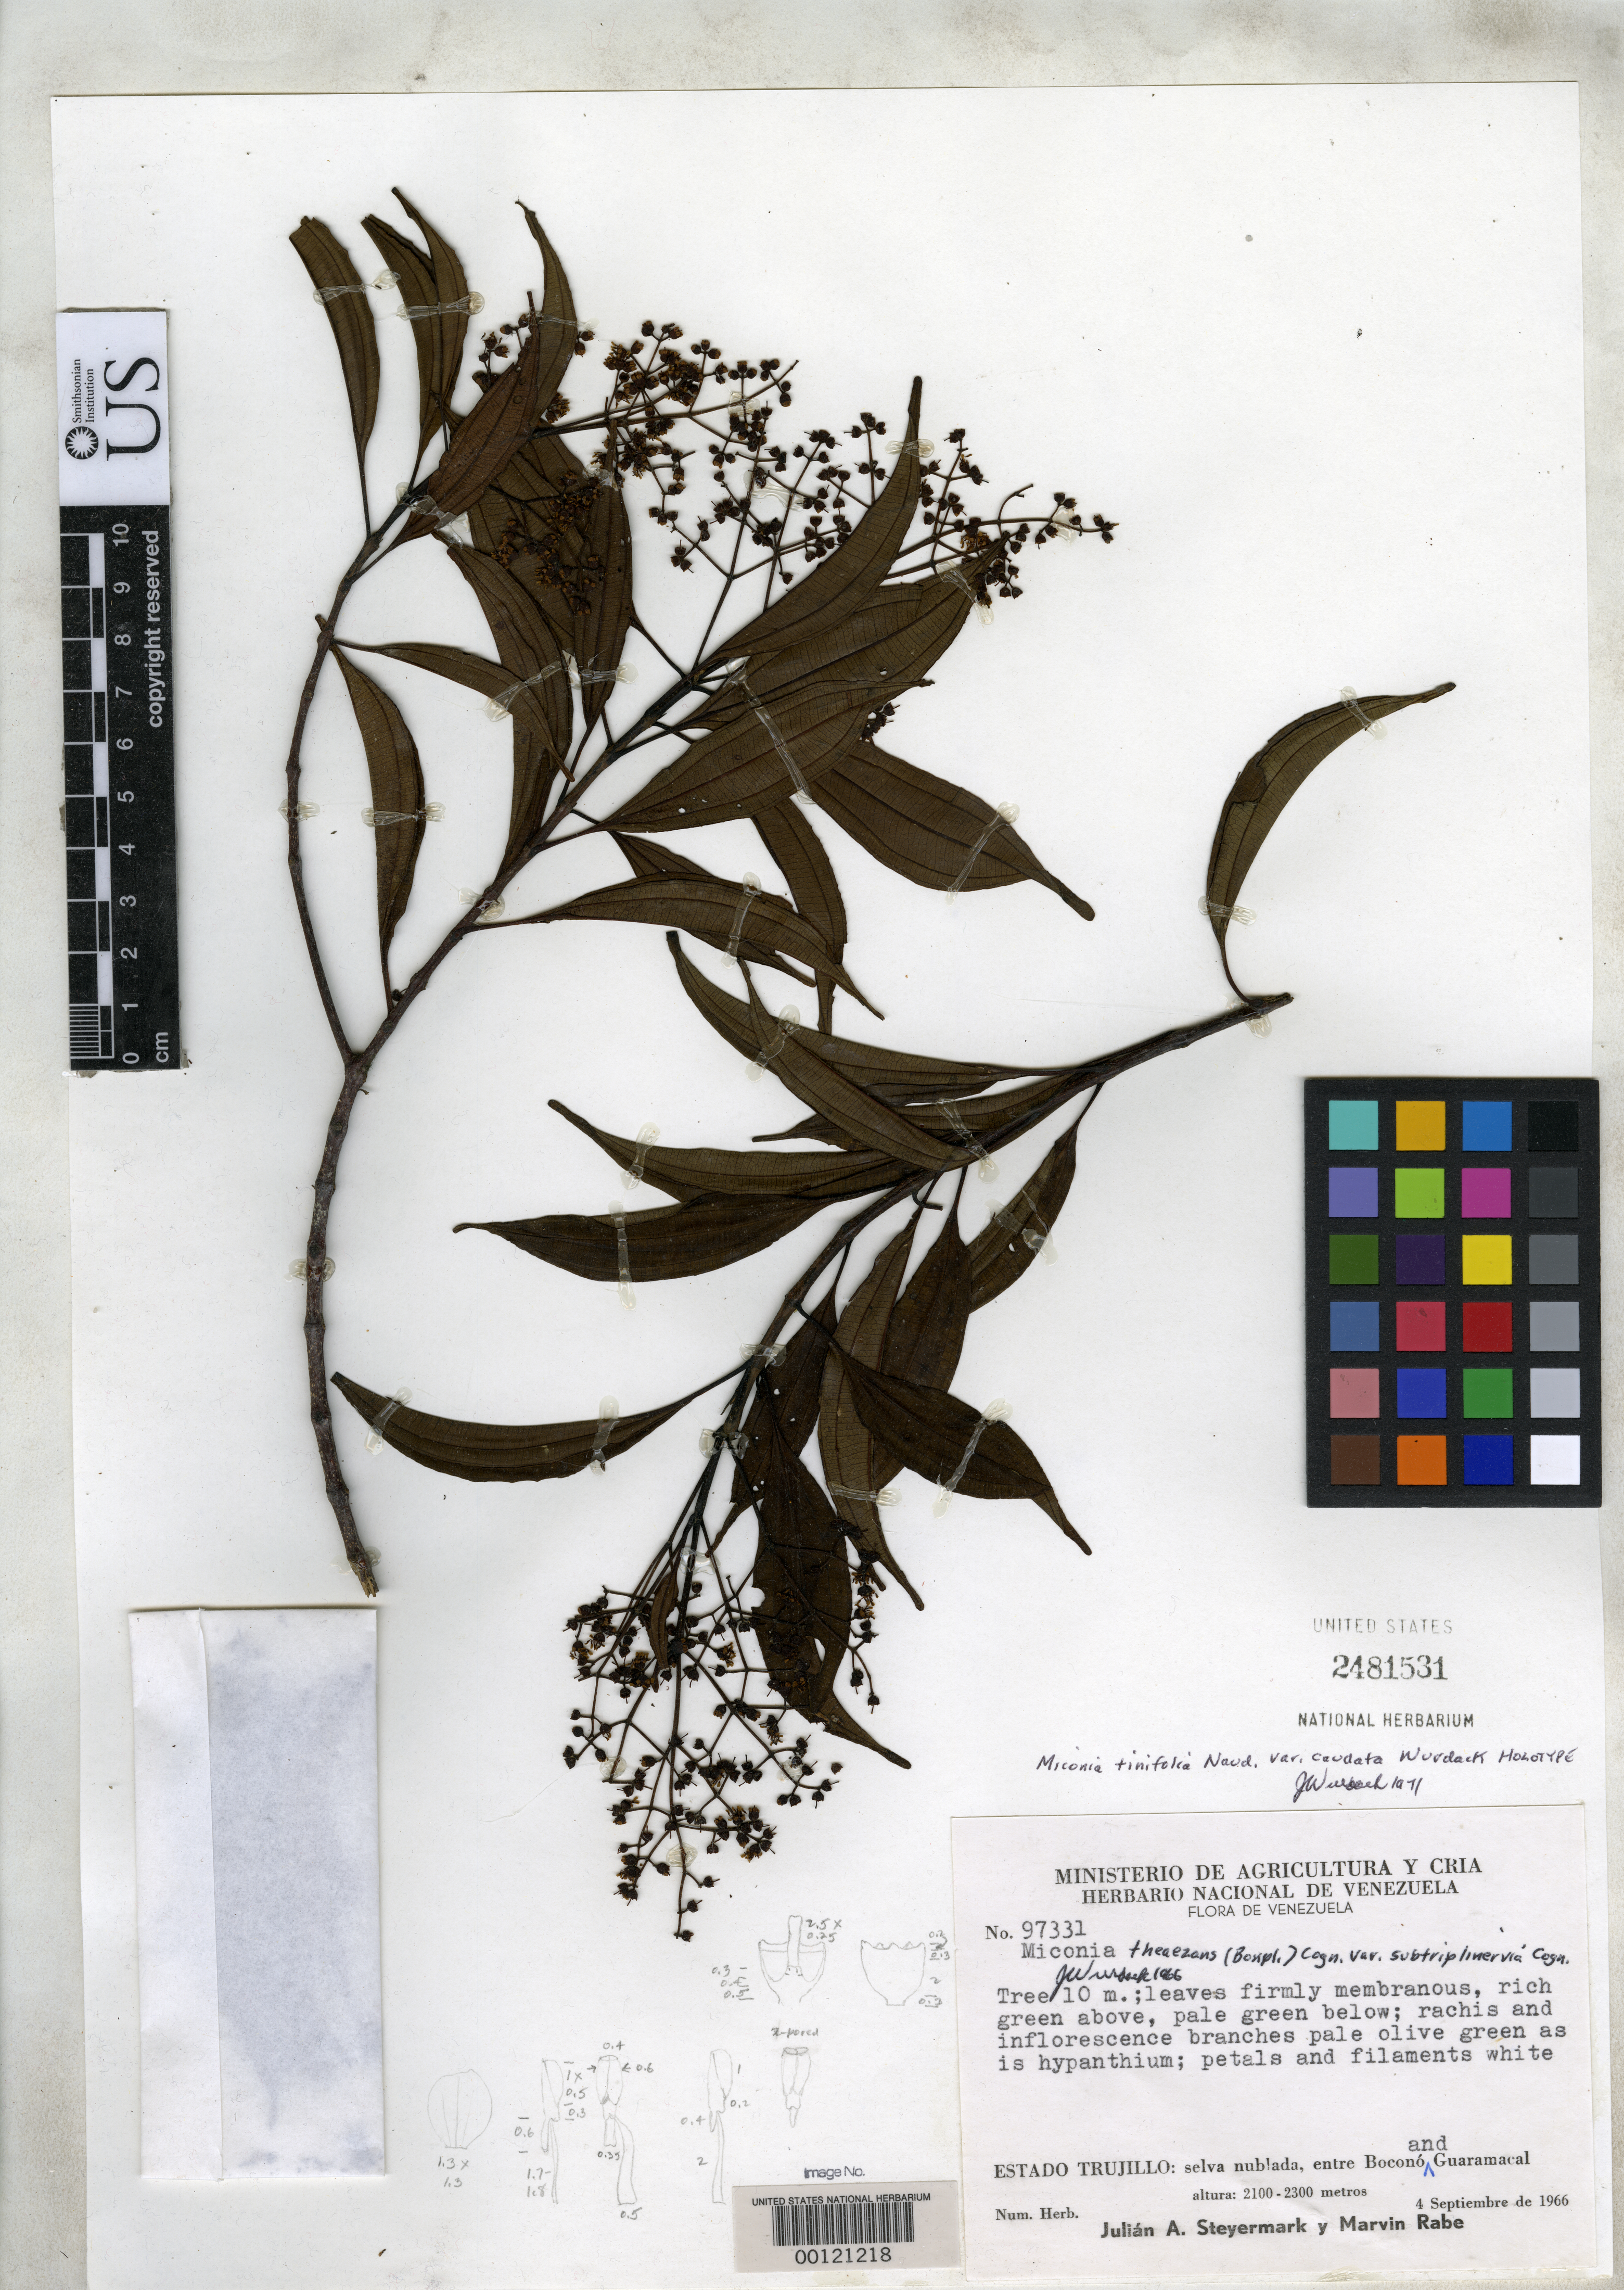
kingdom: Plantae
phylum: Tracheophyta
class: Magnoliopsida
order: Myrtales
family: Melastomataceae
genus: Miconia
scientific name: Miconia tinifolia var. caudata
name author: Wurdack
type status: Holotype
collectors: J. Steyermark & M. Rabe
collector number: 97331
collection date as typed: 04 Sep 1966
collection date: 1966-09-04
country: Venezuela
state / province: Trujillo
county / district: Boconó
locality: Bocono-Guaramacal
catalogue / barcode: US 2481531